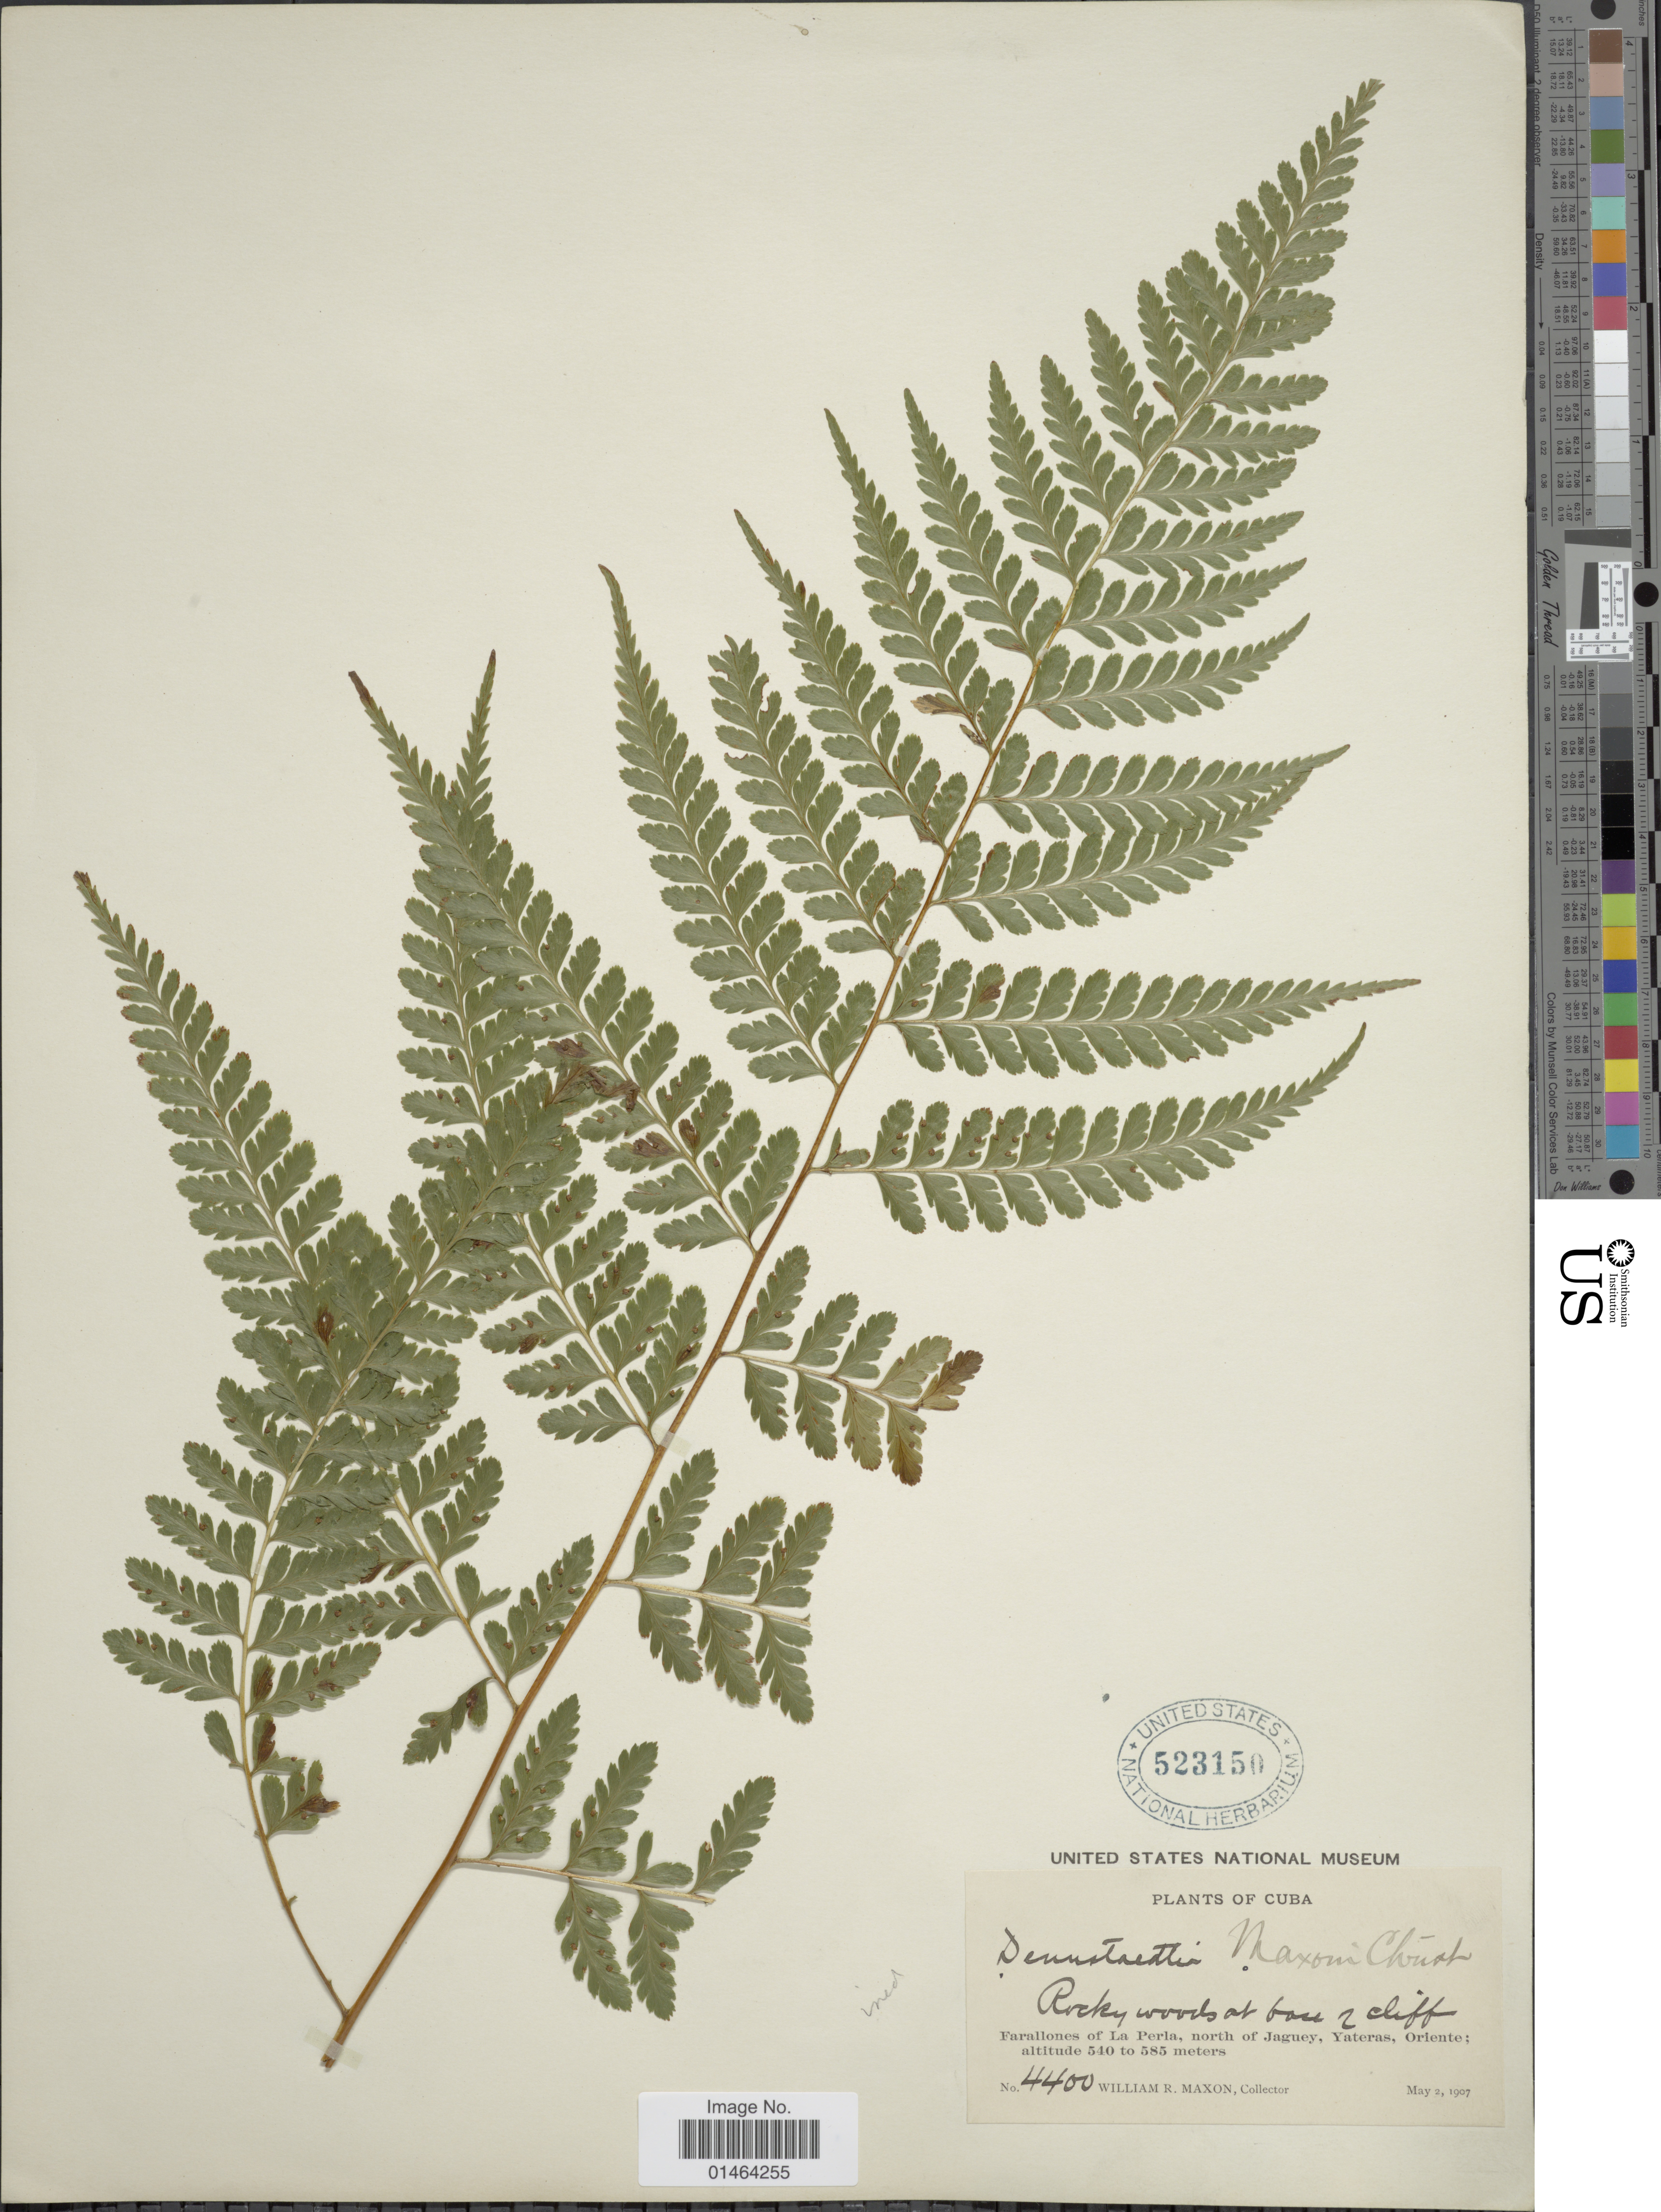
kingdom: Plantae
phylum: Tracheophyta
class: Polypodiopsida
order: Polypodiales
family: Dennstaedtiaceae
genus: Dennstaedtia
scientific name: Dennstaedtia bipinnata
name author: (Cav.) Maxon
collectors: W. R. Maxon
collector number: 4400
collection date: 1907-05-02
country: Cuba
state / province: Oriente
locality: Farallones of La Perla, north of Jaguey, Yateras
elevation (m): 540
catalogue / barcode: US 523150